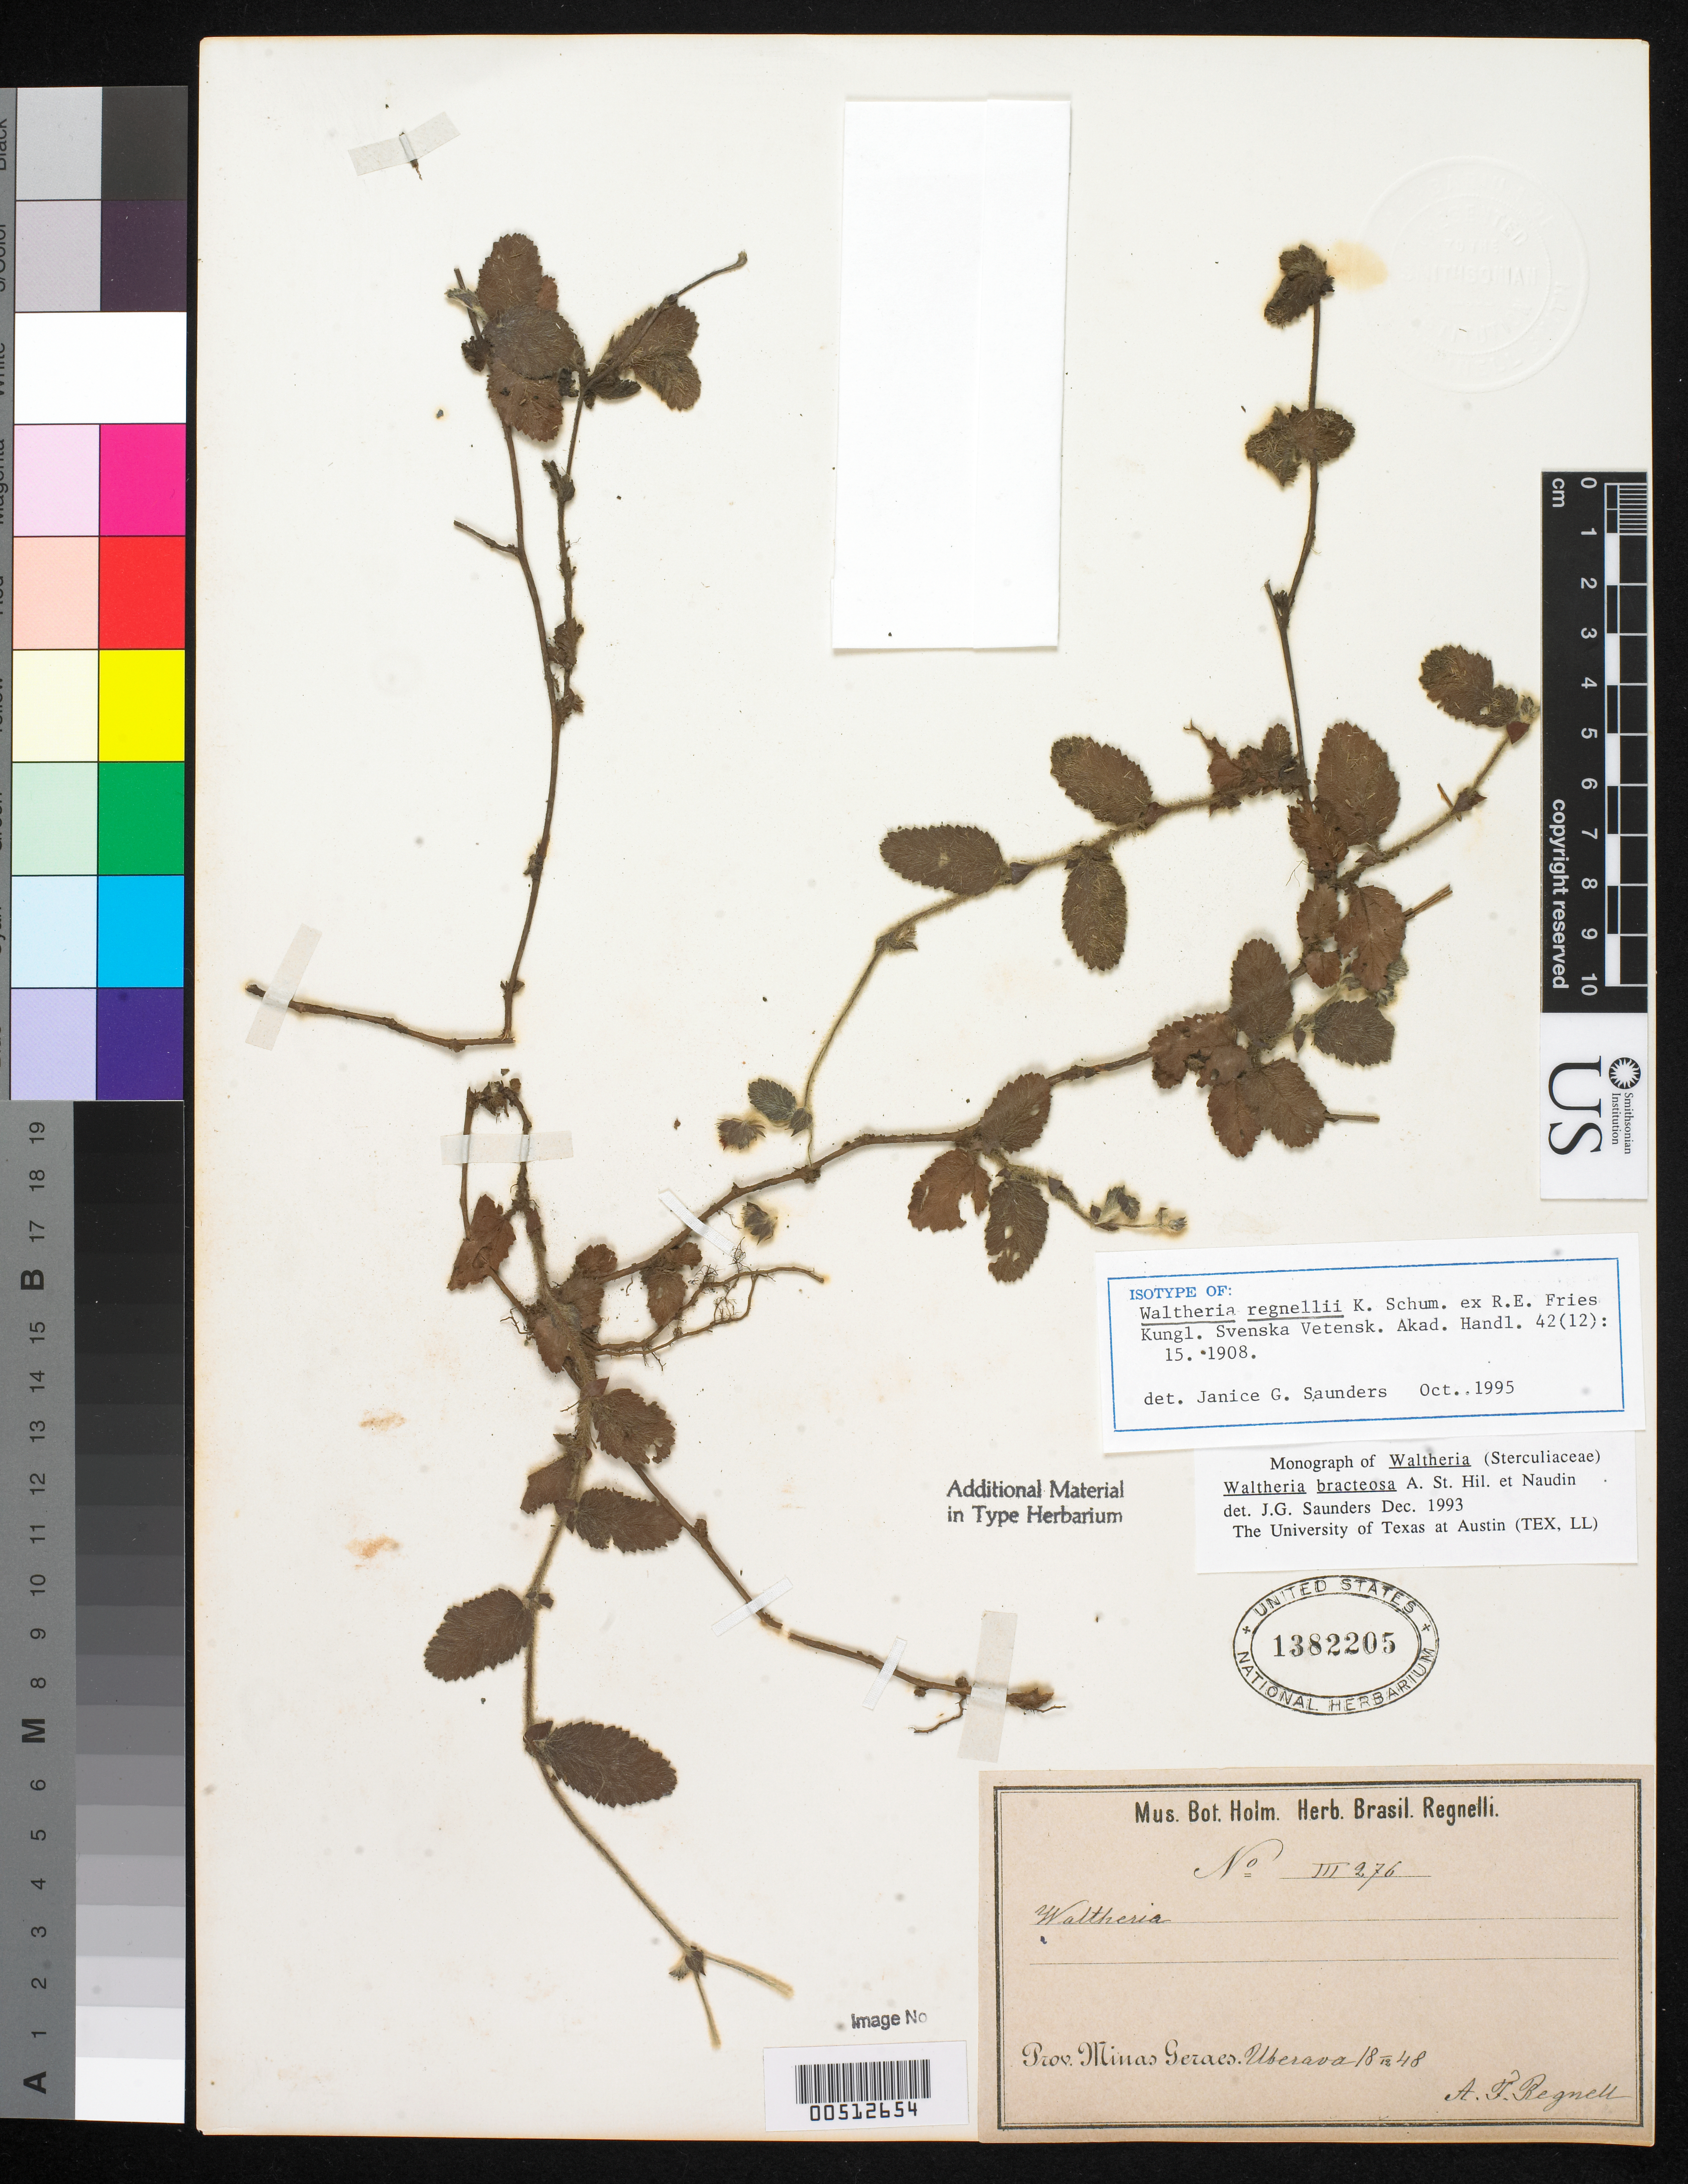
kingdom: Plantae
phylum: Tracheophyta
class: Magnoliopsida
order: Malvales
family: Malvaceae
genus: Waltheria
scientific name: Waltheria regnellii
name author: K. Schum. ex R.E. Fr.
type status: Isolectotype; Type Collection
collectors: A. F. Regnell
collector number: III 276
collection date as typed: Dec 1848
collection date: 1848-12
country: Brazil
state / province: Minas Gerais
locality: Prov. Minas Geraes, Uberava.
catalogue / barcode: US 1382205